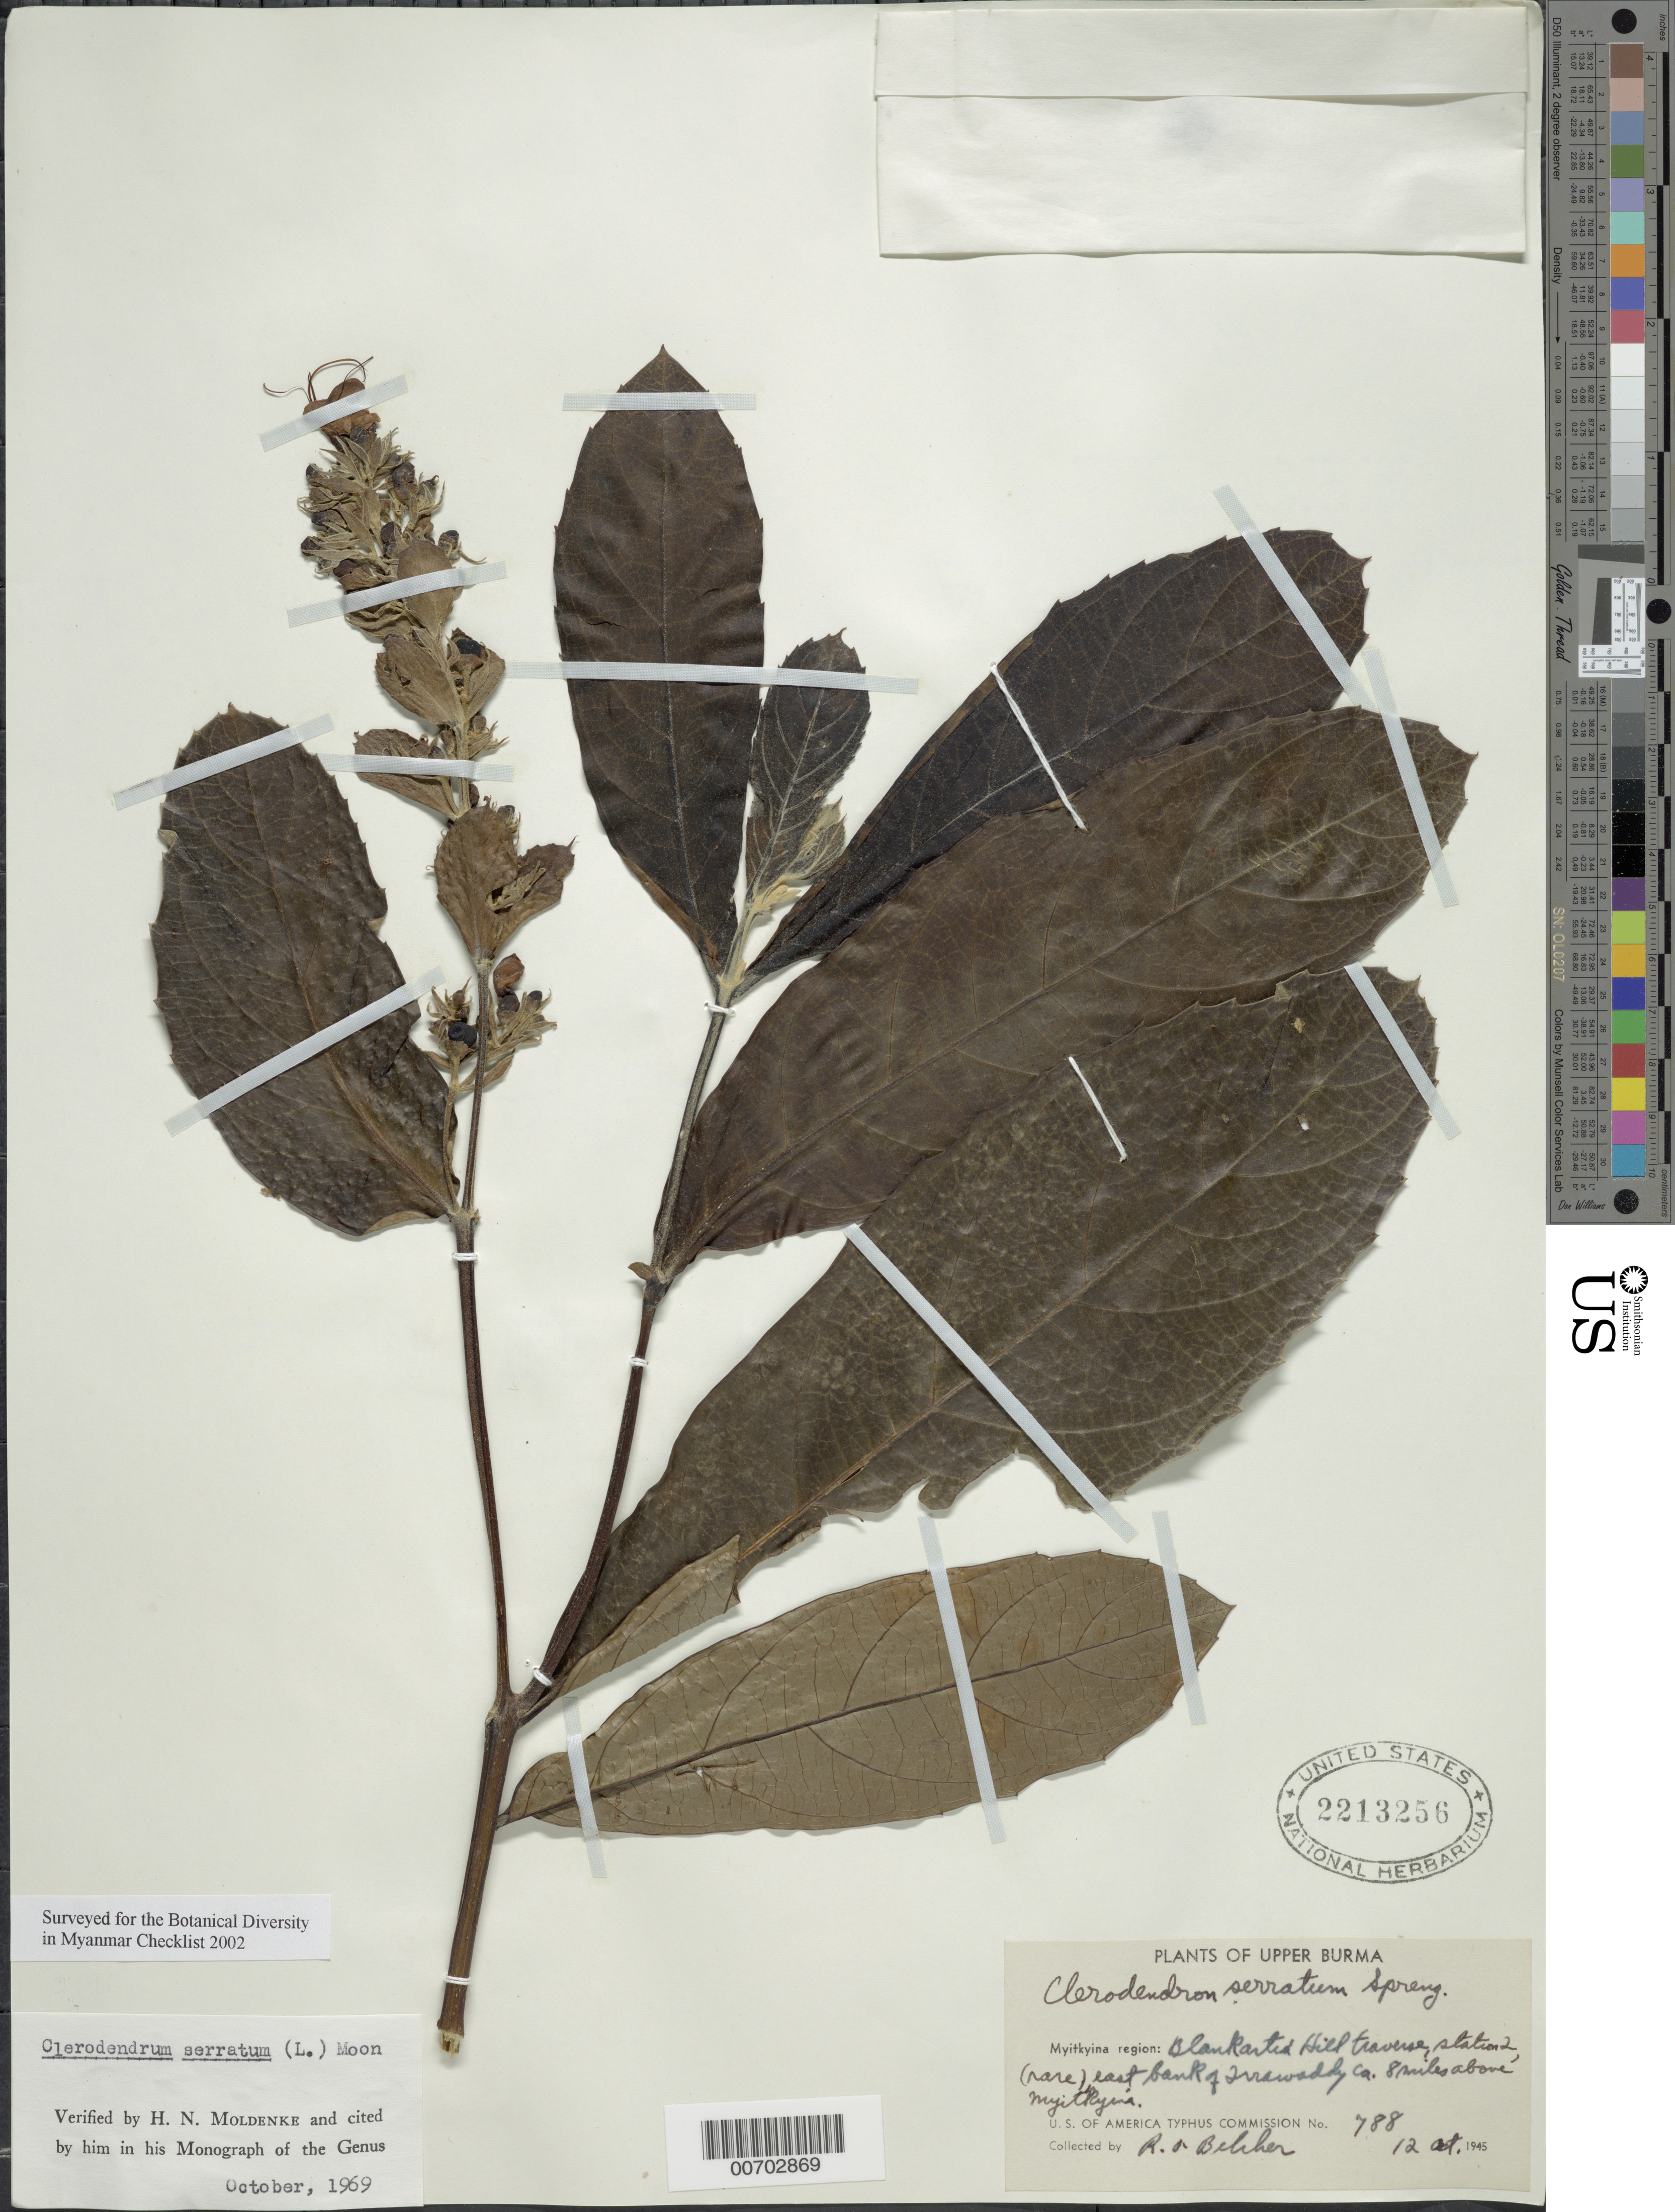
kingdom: Plantae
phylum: Tracheophyta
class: Magnoliopsida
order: Lamiales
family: Lamiaceae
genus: Clerodendrum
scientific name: Clerodendrum serratum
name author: (L.) Moon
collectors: R. Belcher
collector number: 788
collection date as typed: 12 Oct 1945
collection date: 1945-10-12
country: Myanmar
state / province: Kachin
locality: Myitkyina, 8 mi. above, Irrawaddy R., Sta. 2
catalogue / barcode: US 2213256